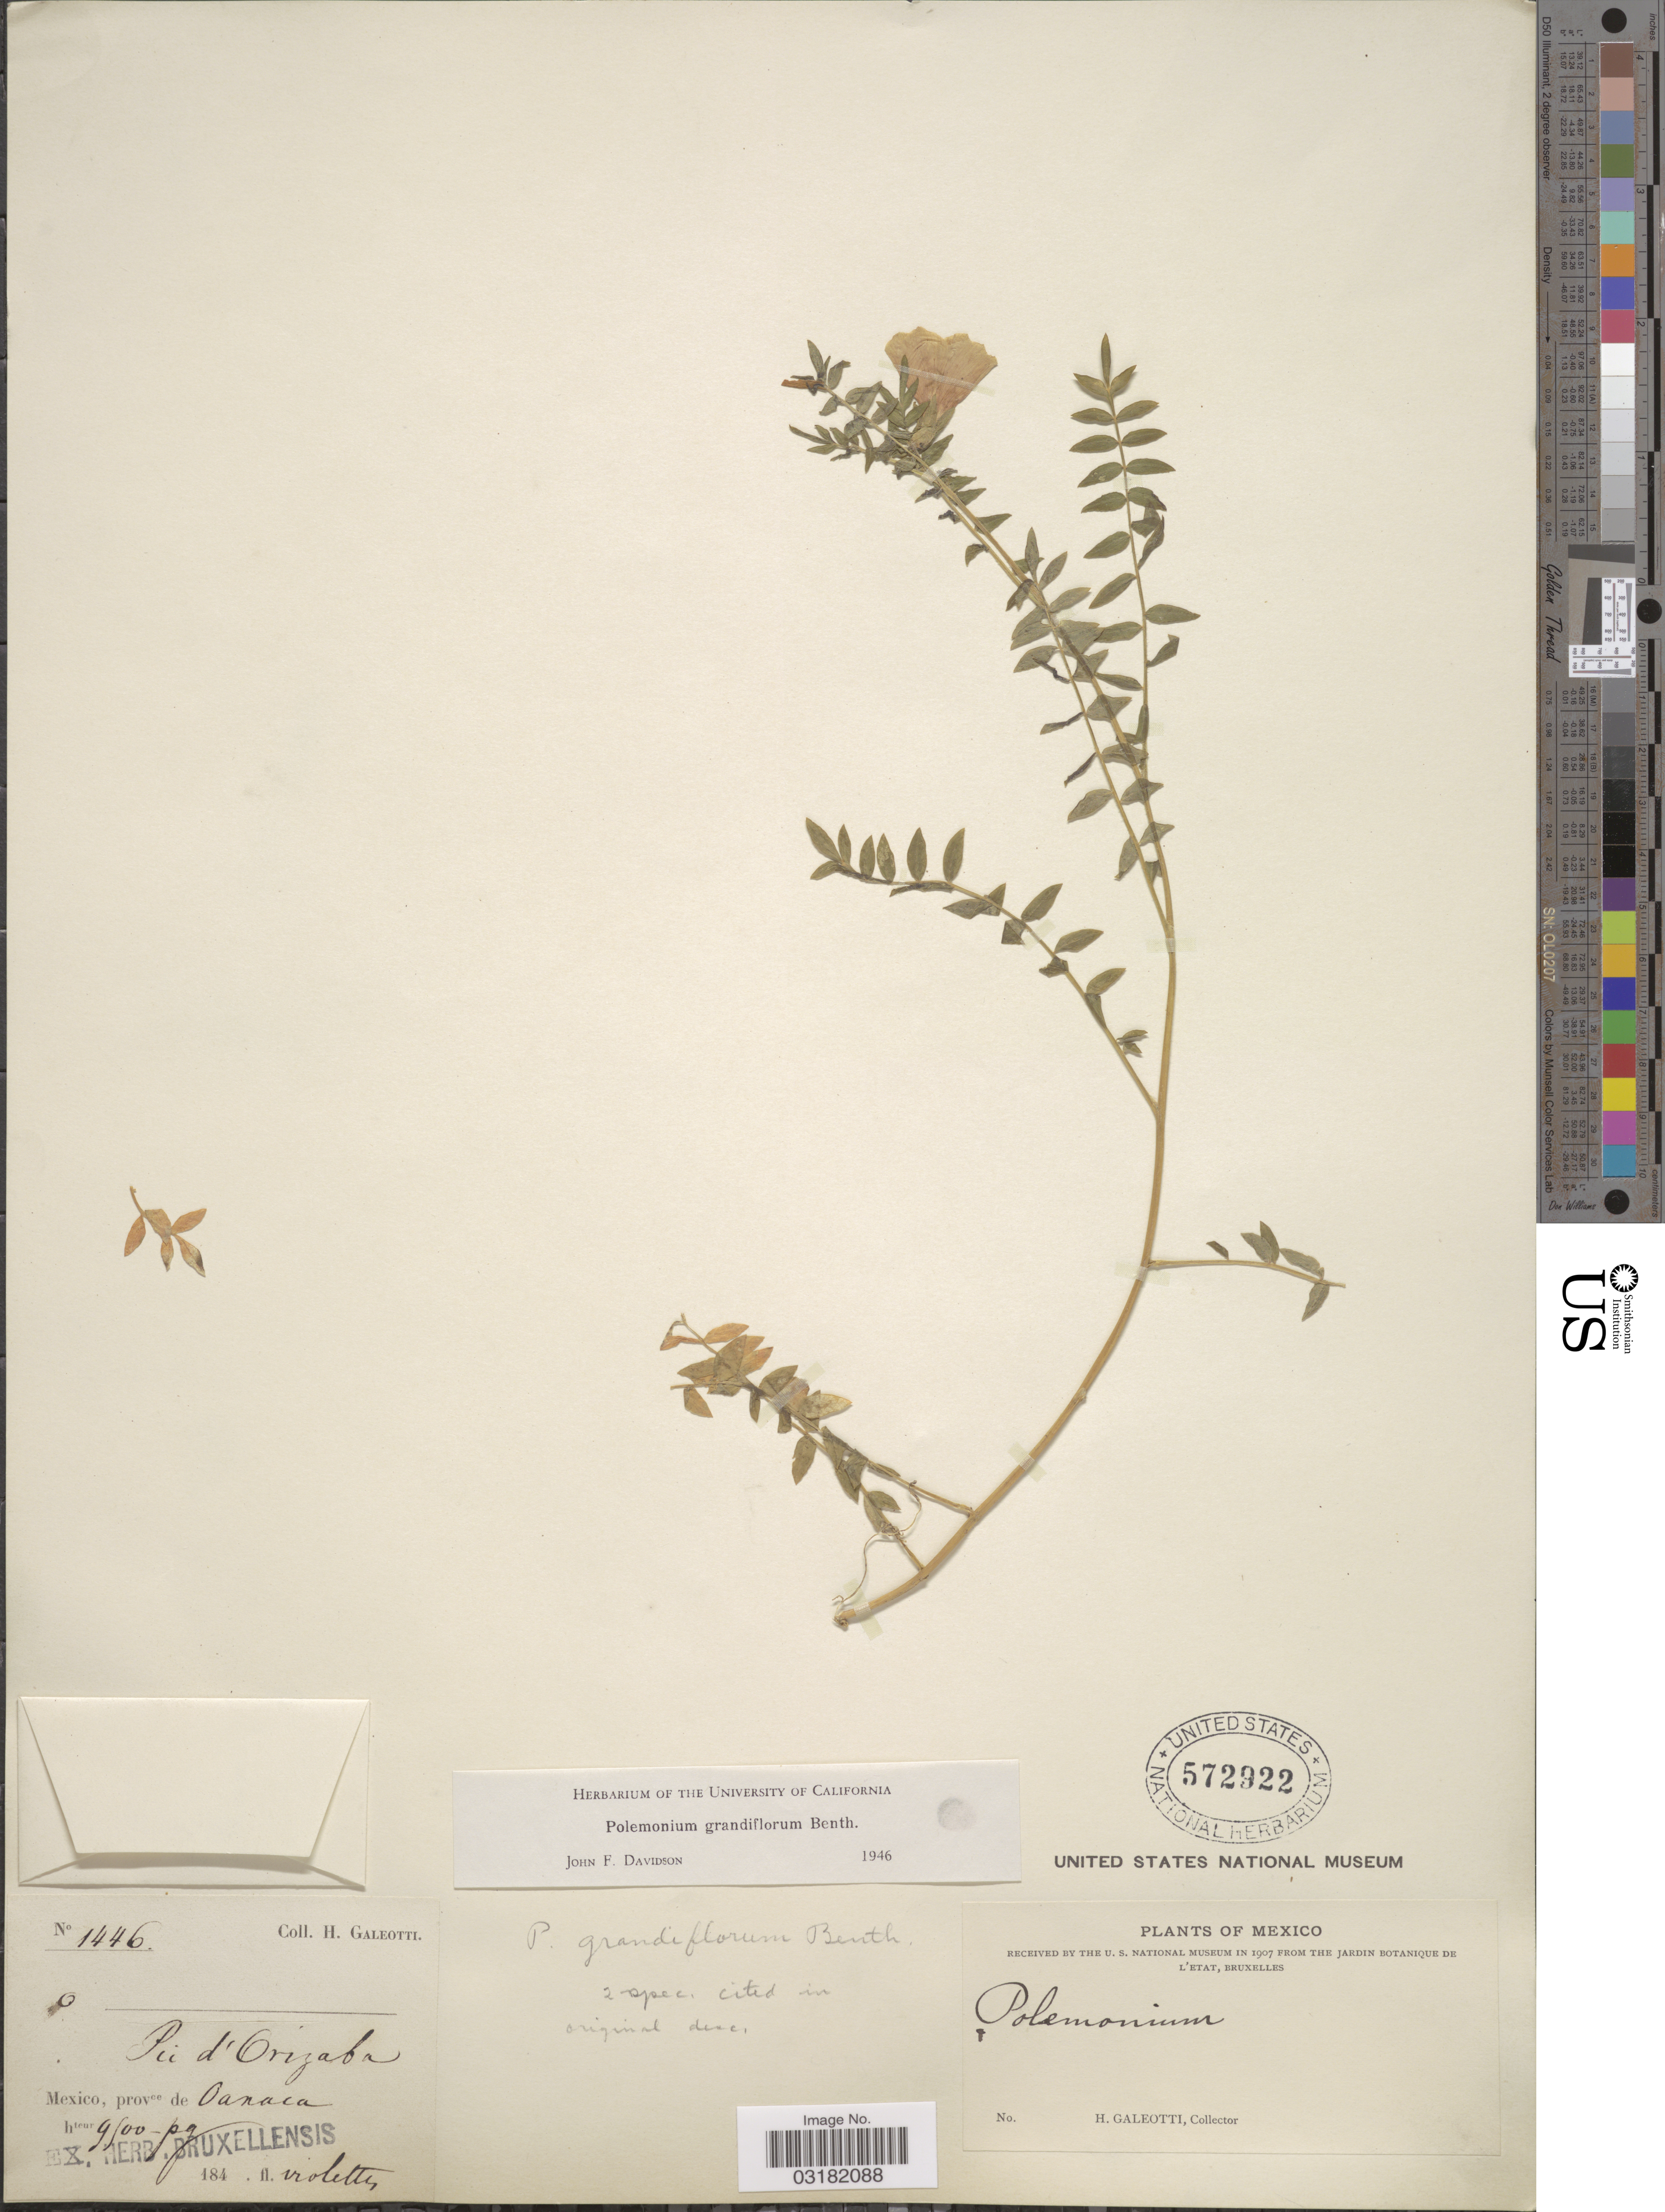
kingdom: Plantae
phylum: Tracheophyta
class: Magnoliopsida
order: Ericales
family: Polemoniaceae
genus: Polemonium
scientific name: Polemonium grandiflorum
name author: Benth.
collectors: H. G. Galeotti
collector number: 1446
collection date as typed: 184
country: Mexico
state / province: Oaxaca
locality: Pic d'Orizaba.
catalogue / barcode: US 572922